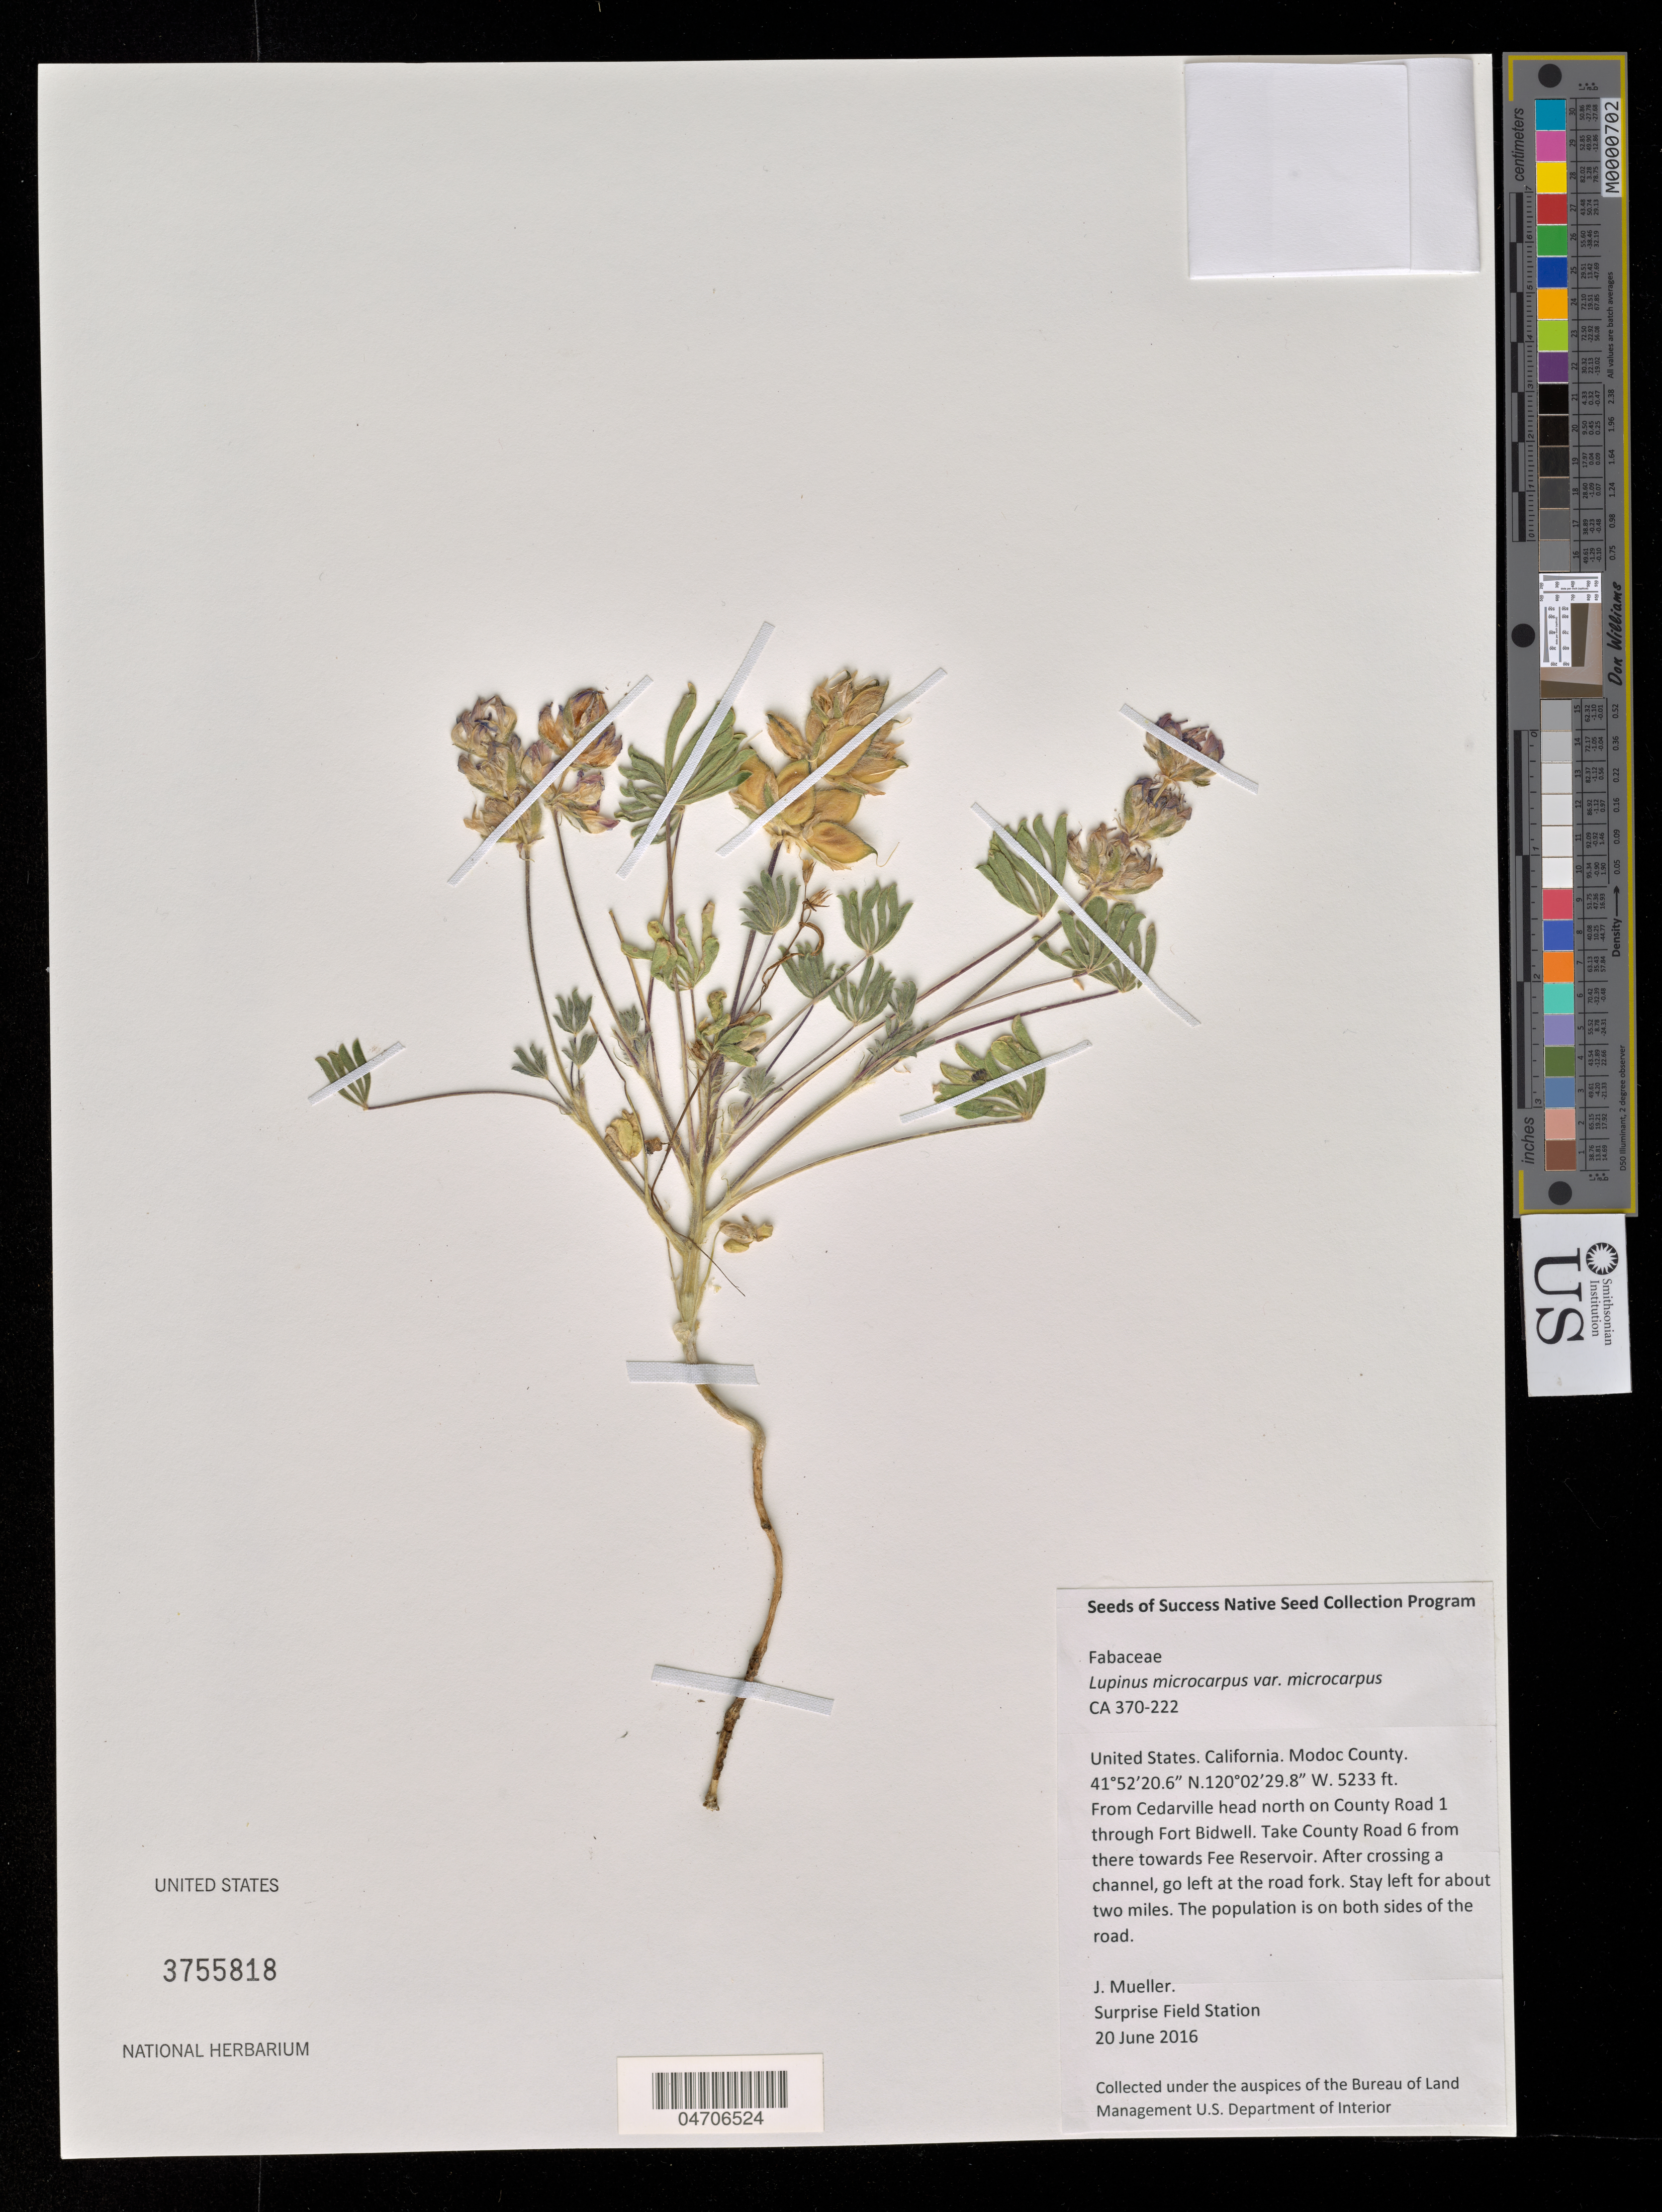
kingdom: Plantae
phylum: Tracheophyta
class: Magnoliopsida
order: Fabales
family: Fabaceae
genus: Lupinus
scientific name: Lupinus microcarpus var. microcarpus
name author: Sims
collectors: J. Mueller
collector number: CA370-222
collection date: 2016-06-20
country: United States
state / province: California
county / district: Modoc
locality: Modoc County. From Cedarville head north on County Road 1 through Fort Bidwell. Take County Road 6 from there towards Fee Reservoir. After crossing a channel, go left at the road fork. Stay left for about two miles.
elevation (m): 1595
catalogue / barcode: US 3755818